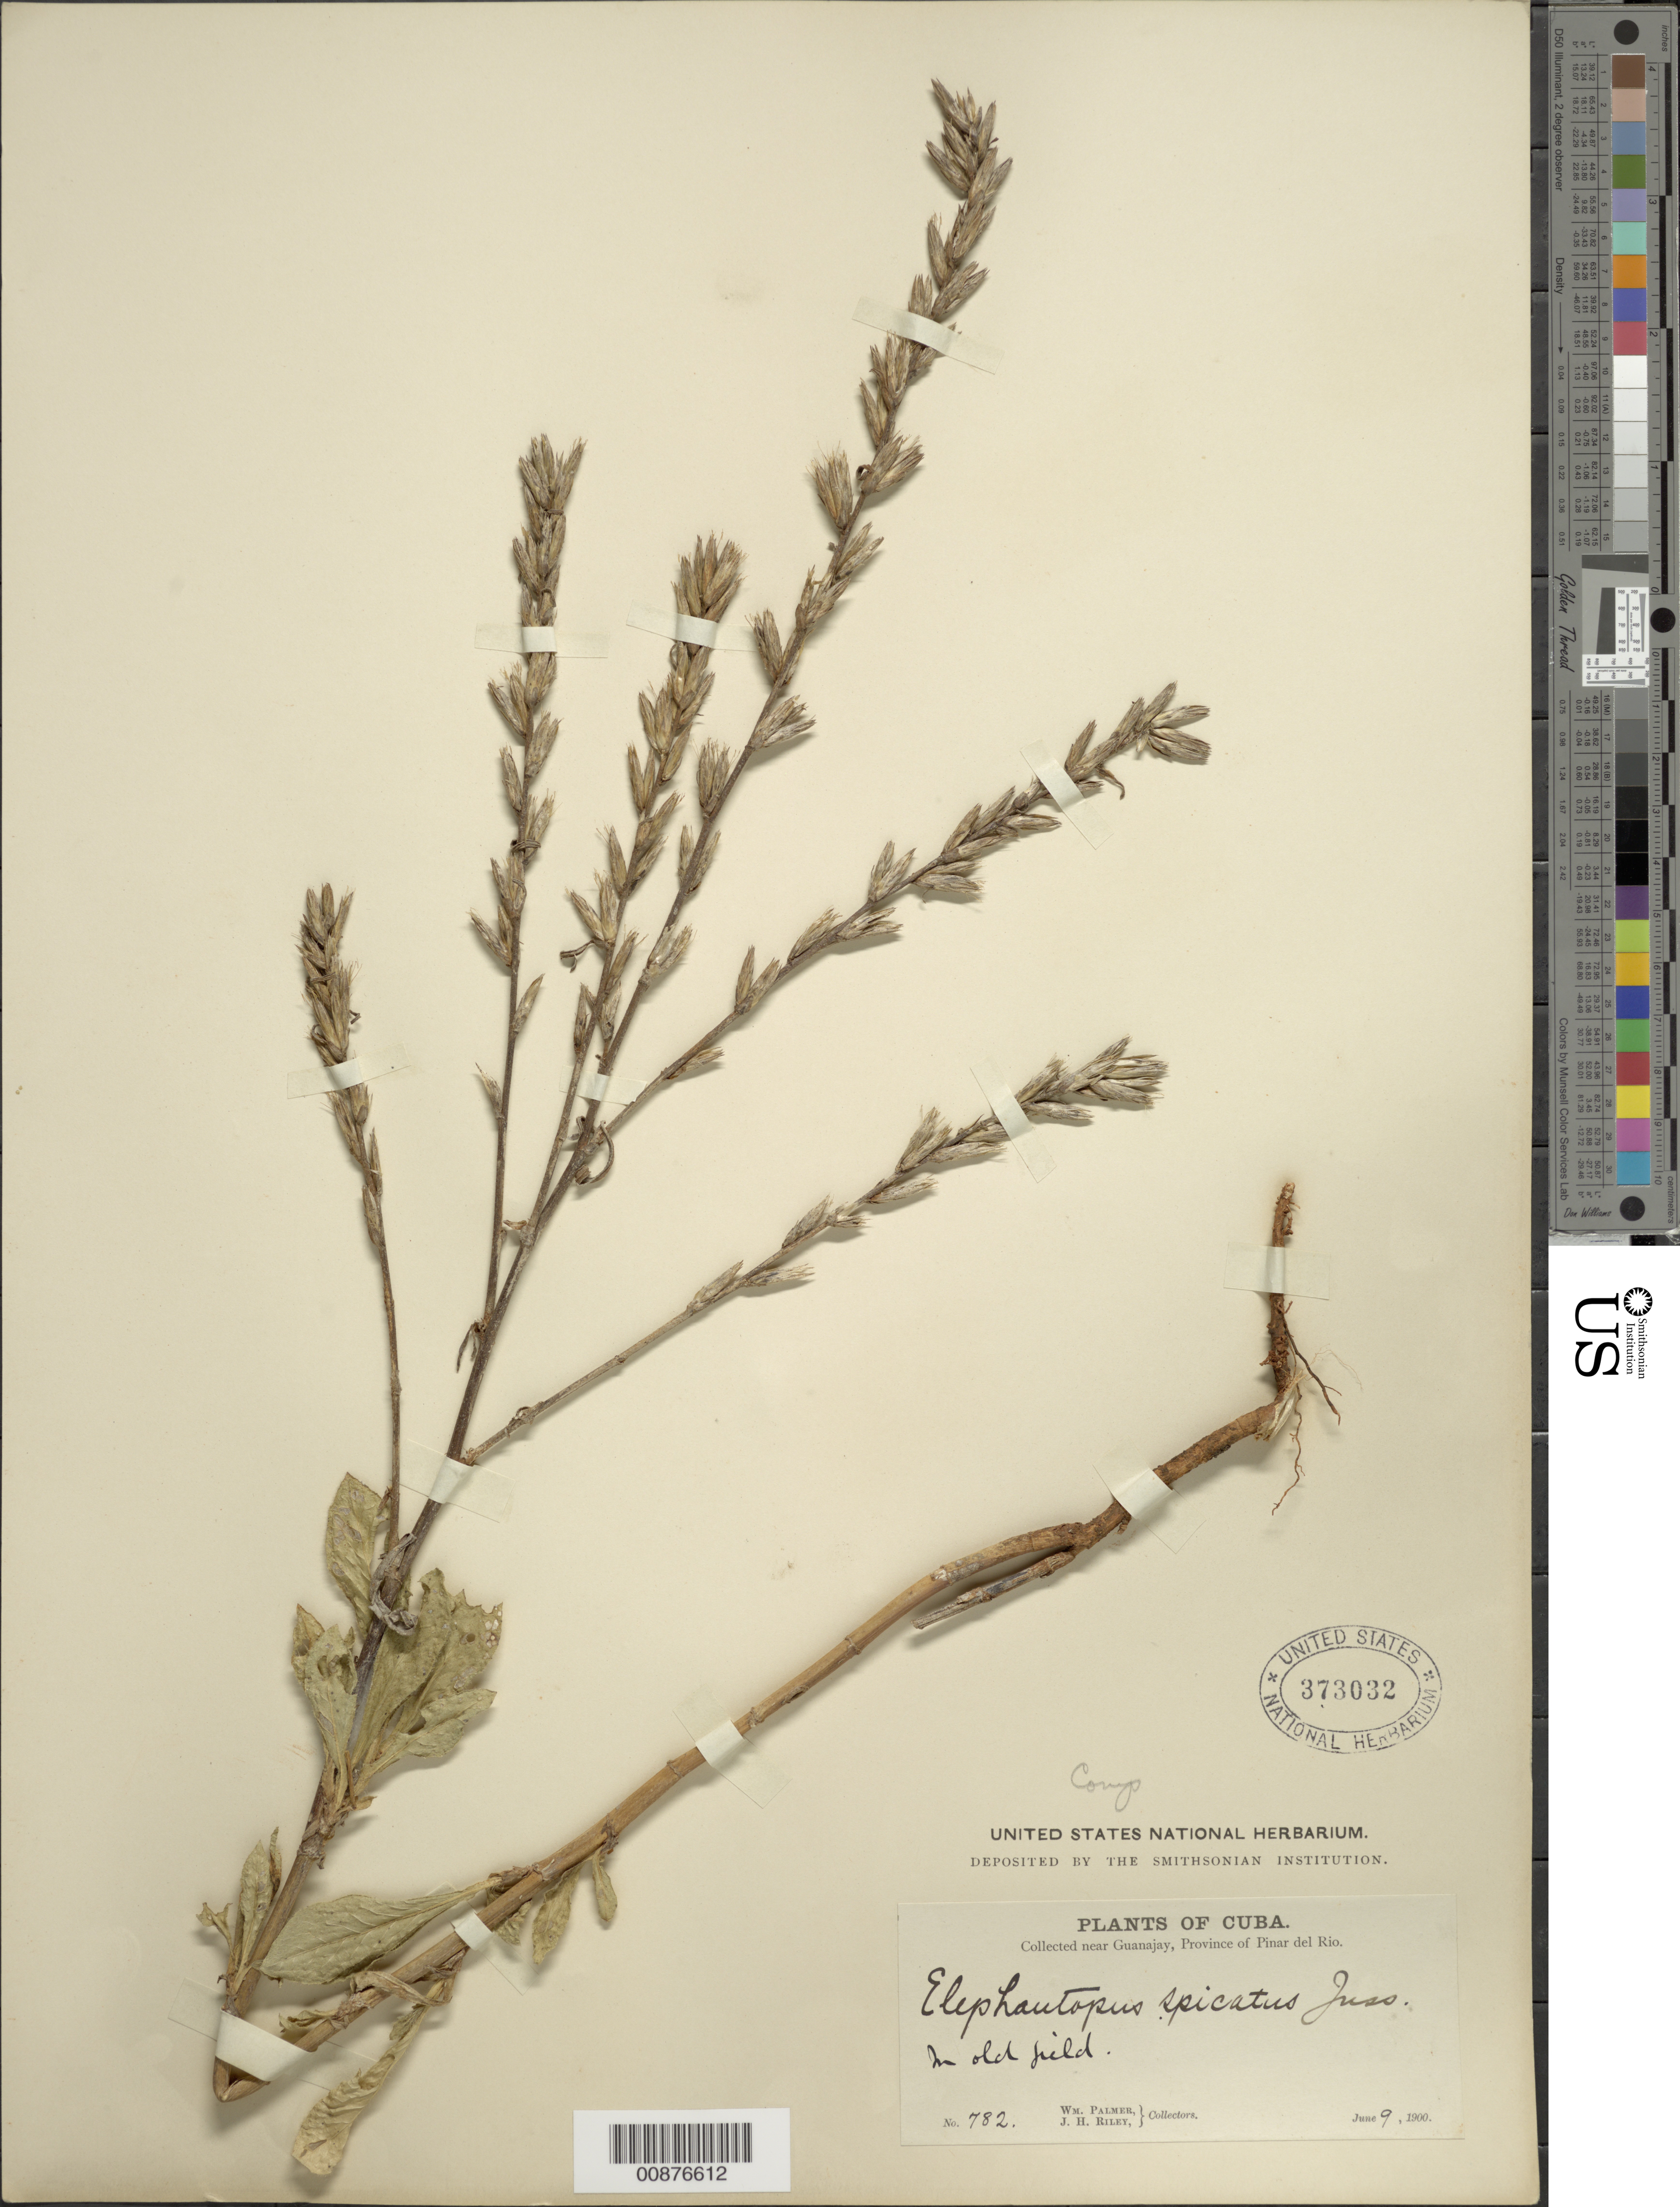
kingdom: Plantae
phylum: Tracheophyta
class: Magnoliopsida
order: Asterales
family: Asteraceae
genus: Pseudelephantopus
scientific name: Pseudelephantopus spicatus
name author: (Juss. ex Aubl.) C.F. Baker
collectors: W. Palmer & J. H. Riley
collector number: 782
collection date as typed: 09 Jun 1900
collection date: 1900-06-09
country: Cuba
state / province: Pinar del Río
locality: Near Guanajay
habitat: In old field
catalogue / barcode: US 373032